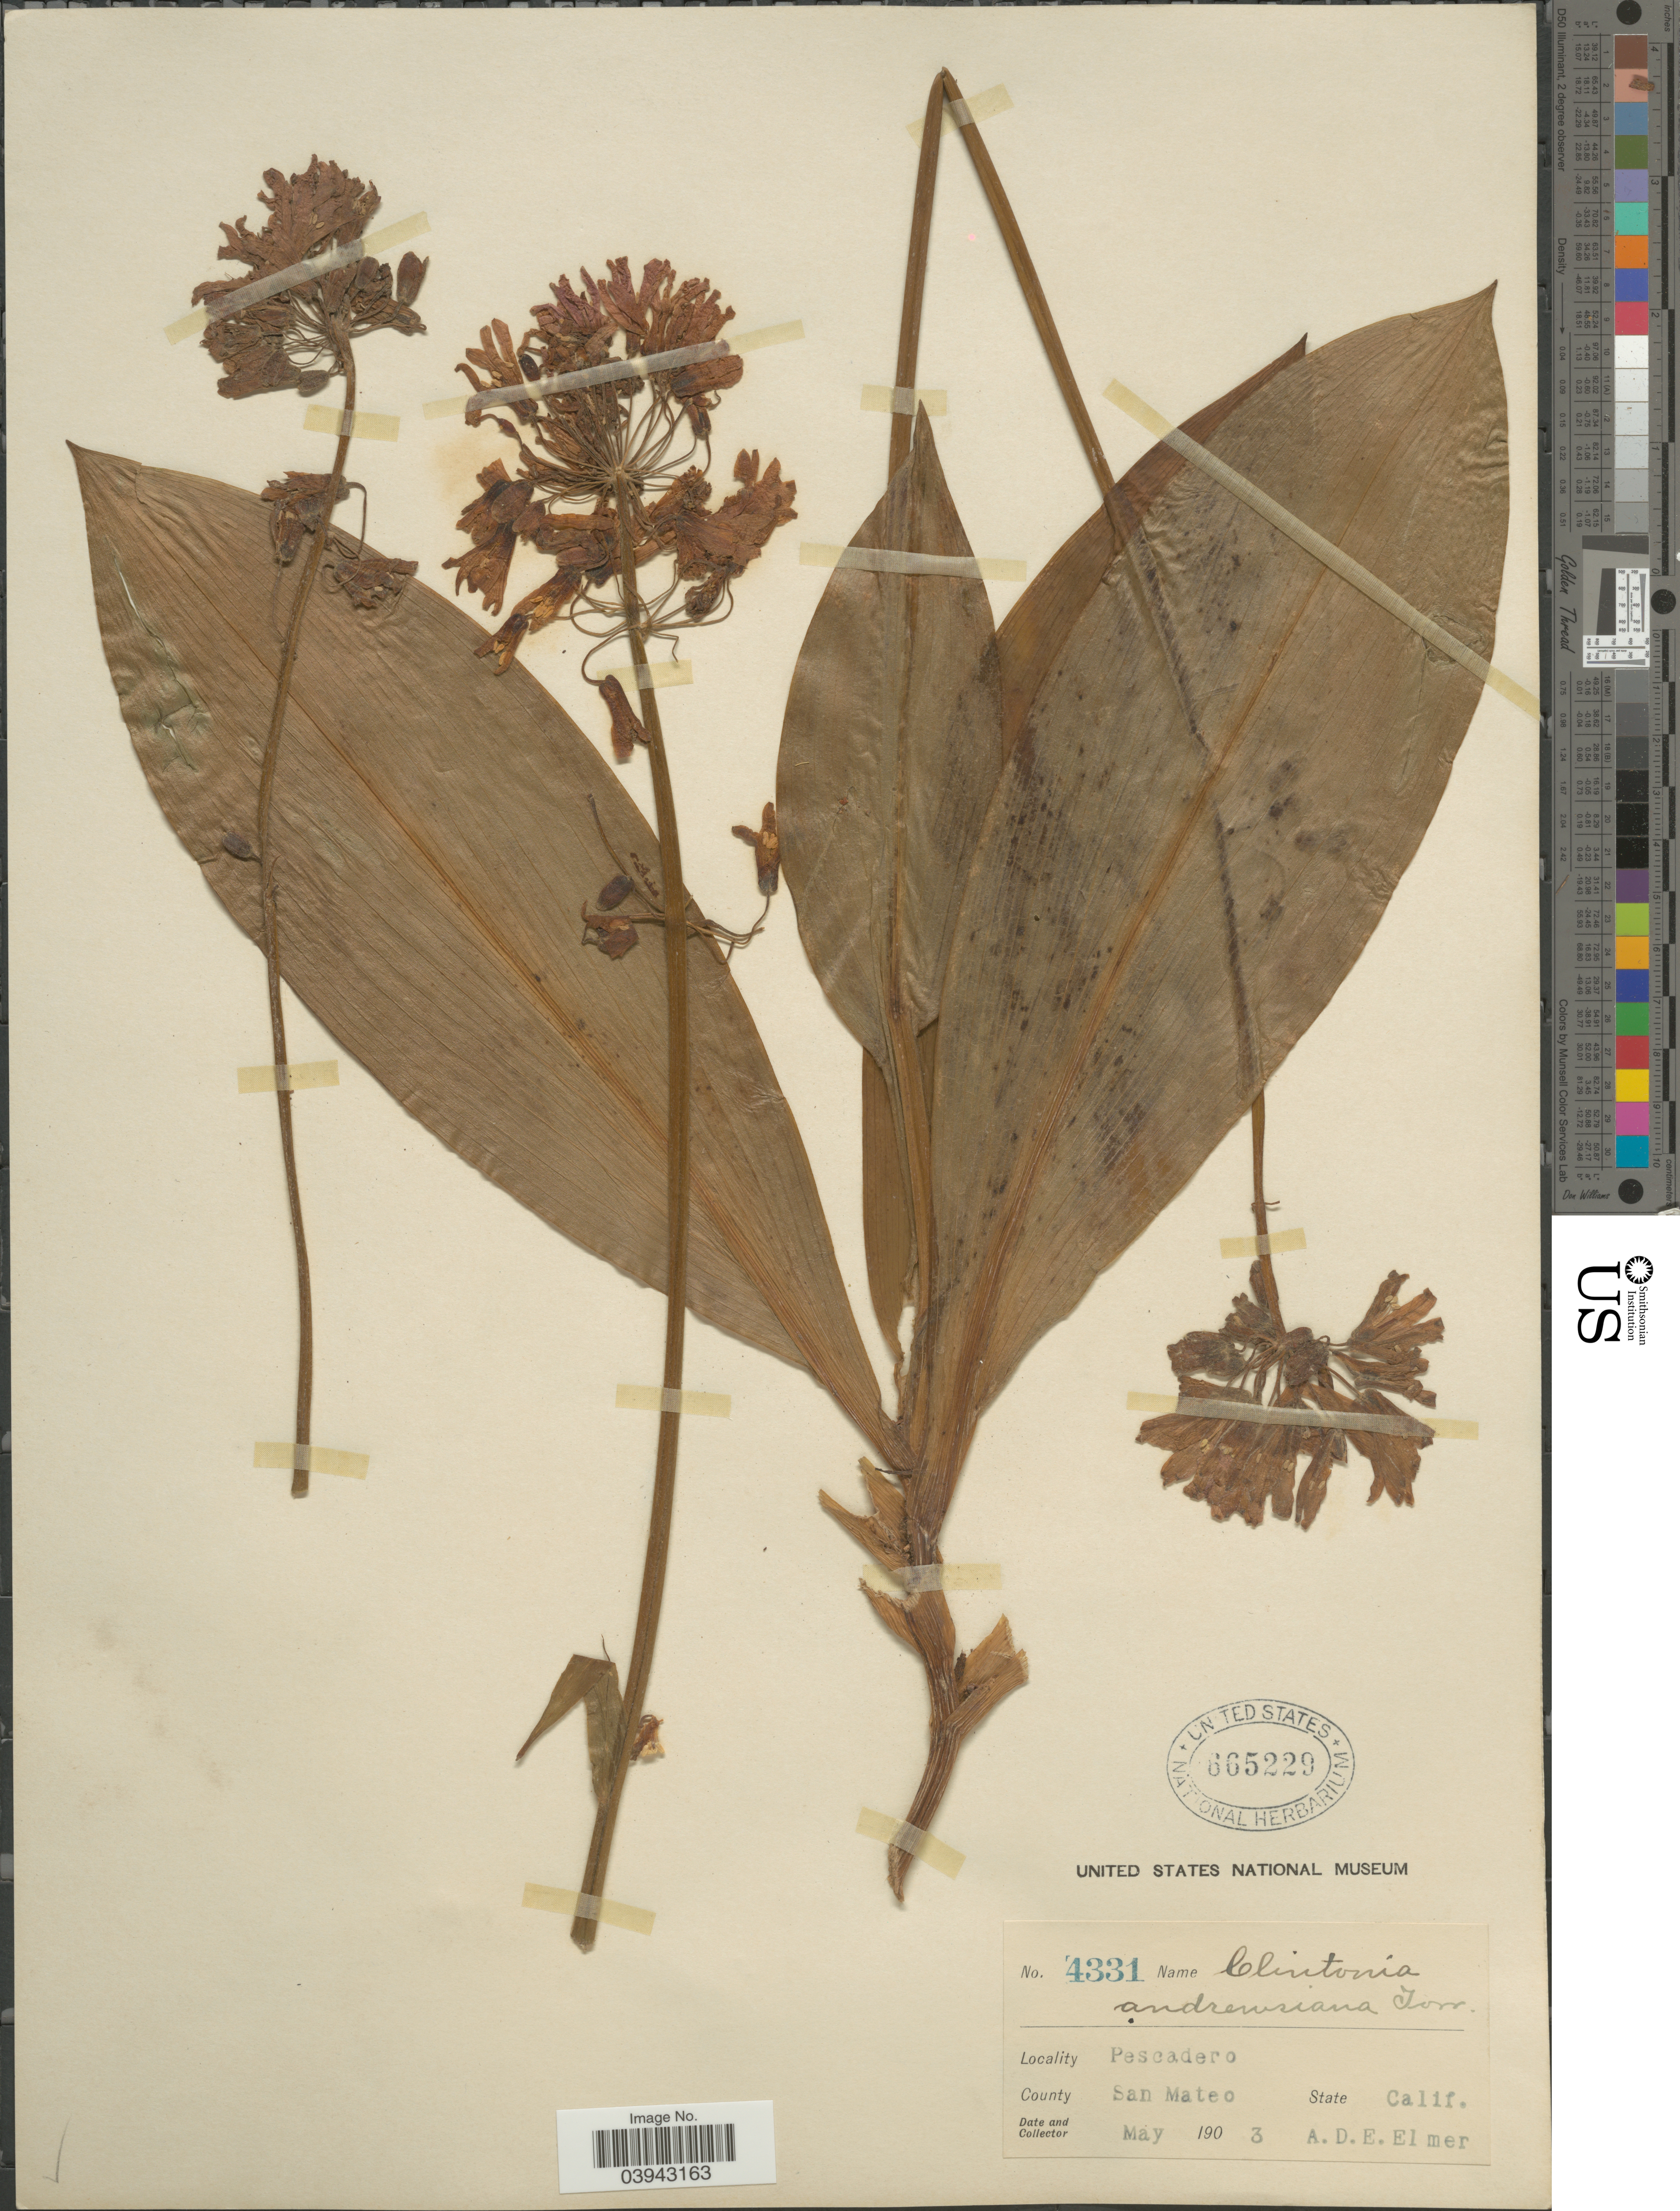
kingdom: Plantae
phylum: Tracheophyta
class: Liliopsida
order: Liliales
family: Liliaceae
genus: Clintonia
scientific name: Clintonia andrewsiana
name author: Torr.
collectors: A. D. E. Elmer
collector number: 4331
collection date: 1903-05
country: United States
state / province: California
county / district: San Mateo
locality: Pescadero. County San Mateo.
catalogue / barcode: US 665229